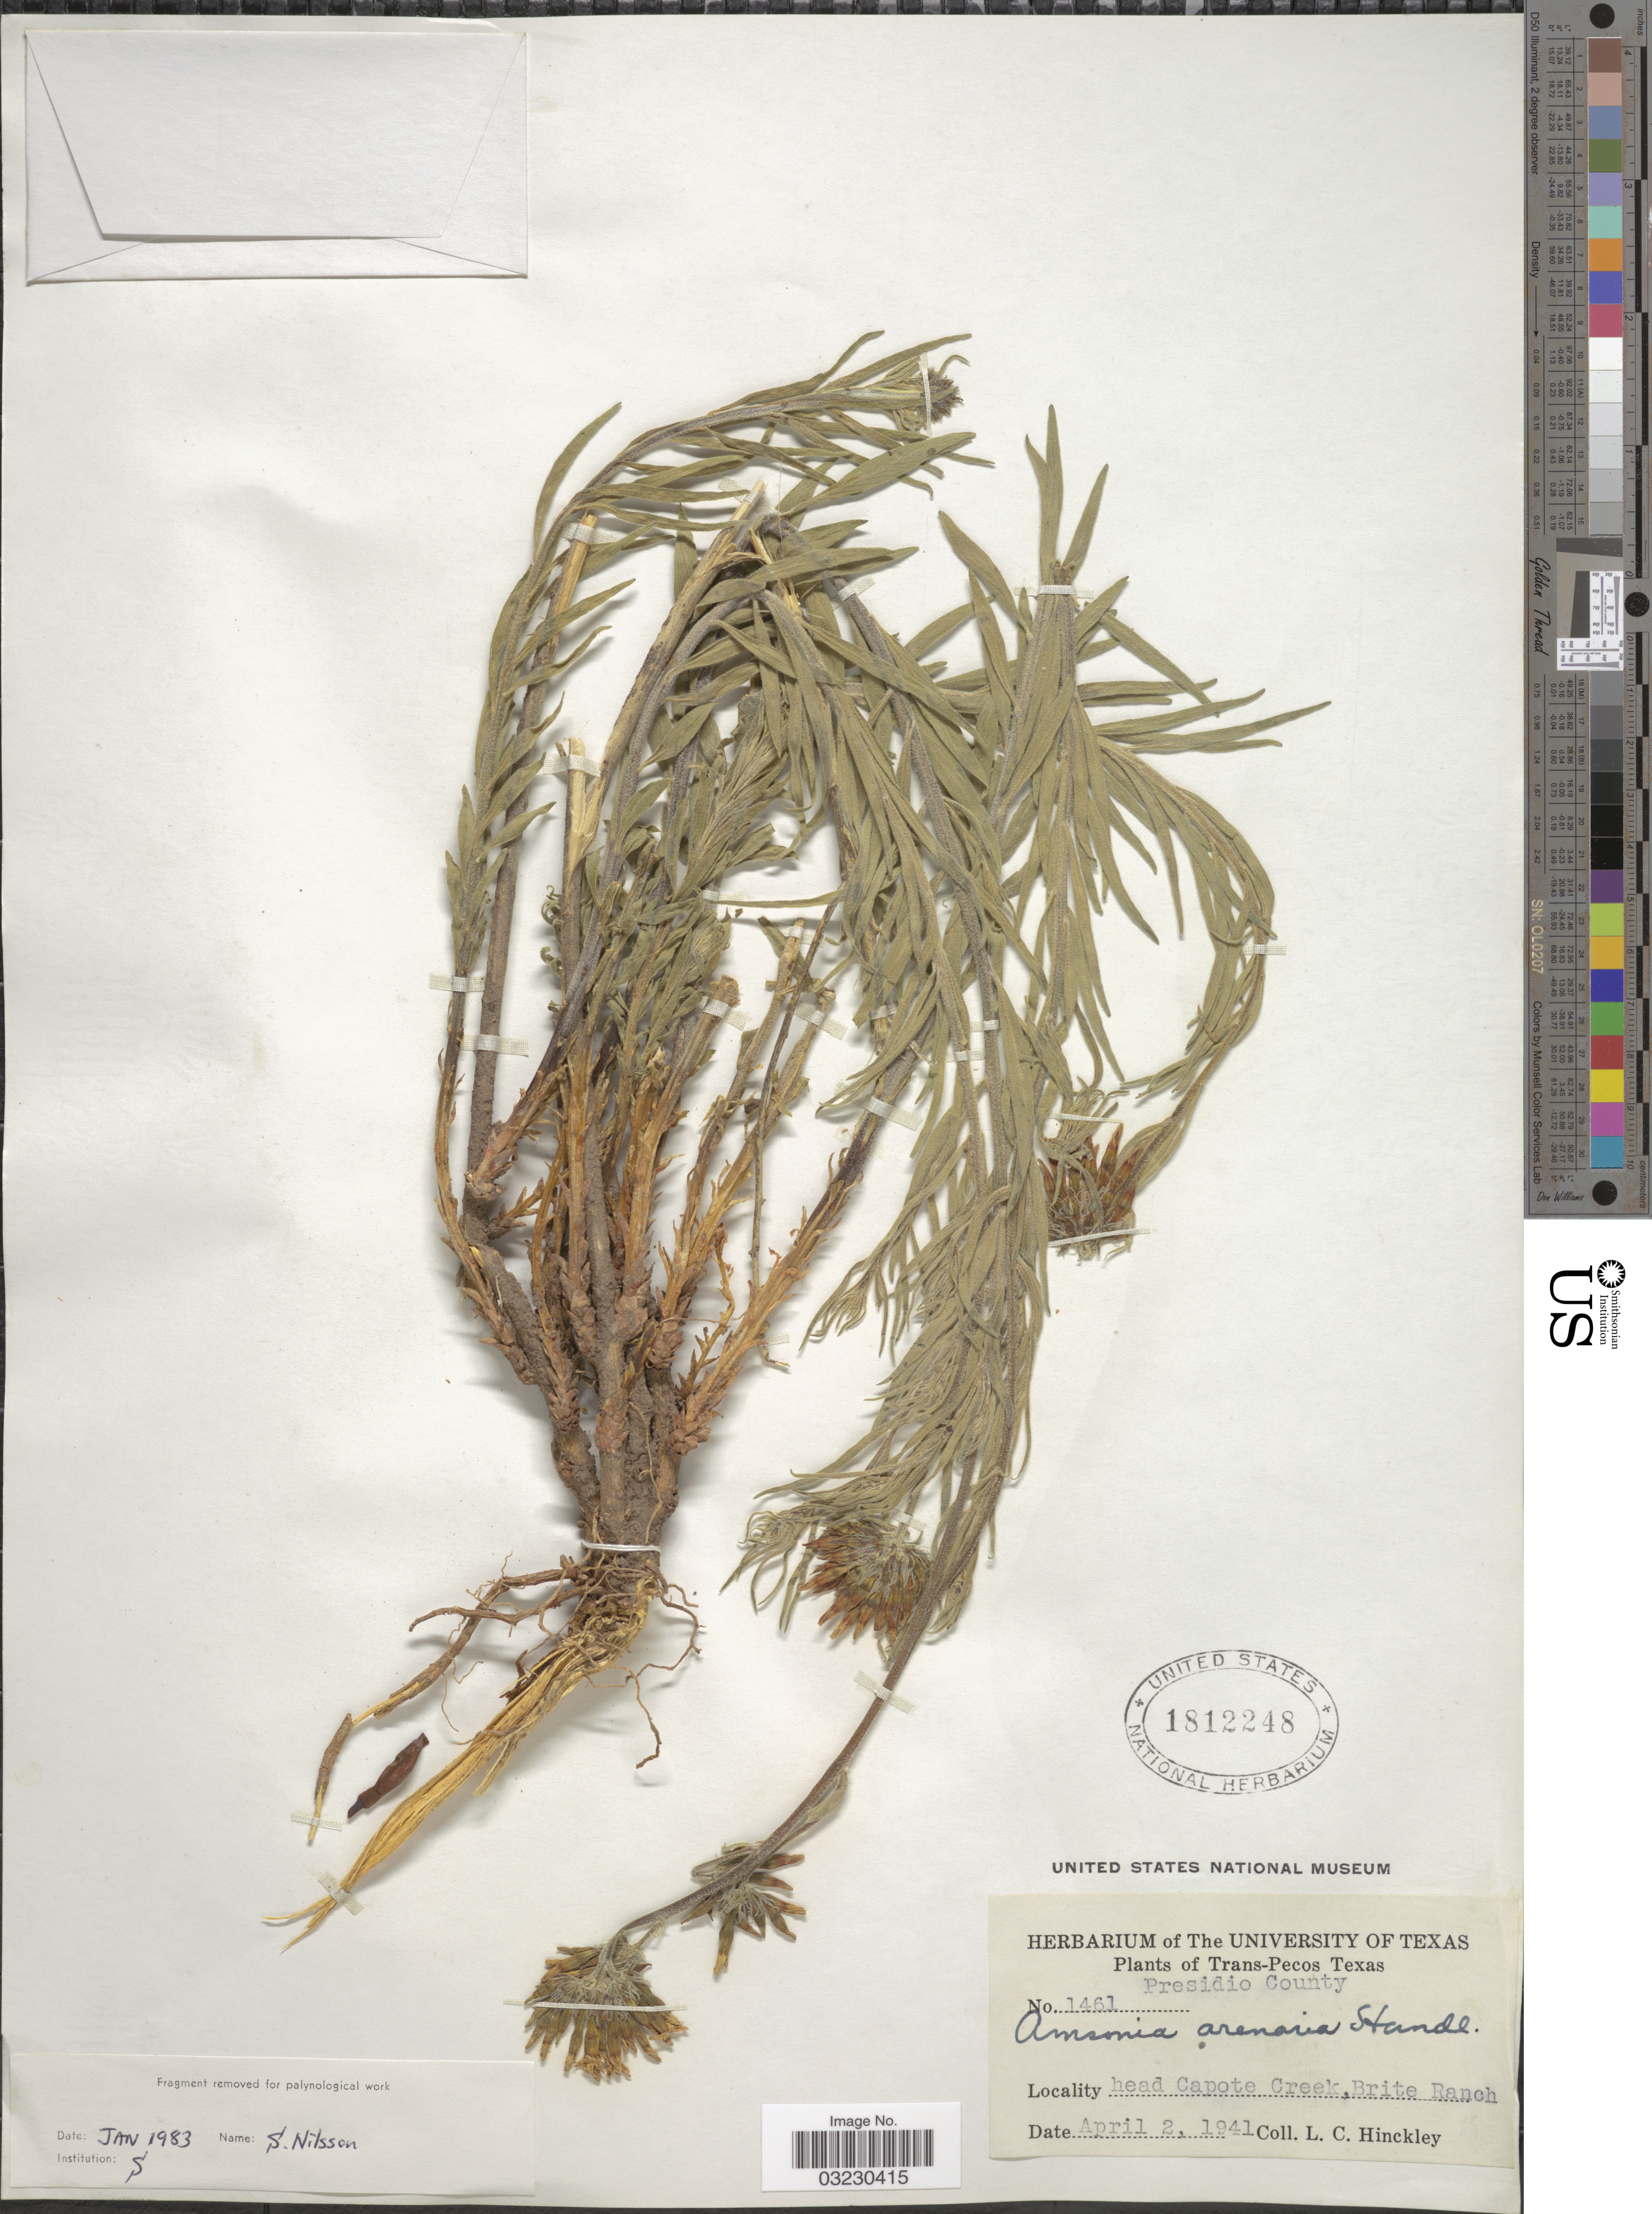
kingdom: Plantae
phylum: Tracheophyta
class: Magnoliopsida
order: Gentianales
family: Apocynaceae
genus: Amsonia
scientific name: Amsonia brevifolia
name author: A. Gray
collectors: L. Hinckley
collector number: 1461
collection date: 1941-04-02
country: United States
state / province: Texas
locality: Trans-Pecos Texas. Presidio County. Head Capote Creek, Brite Ranch.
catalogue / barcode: US 1812248